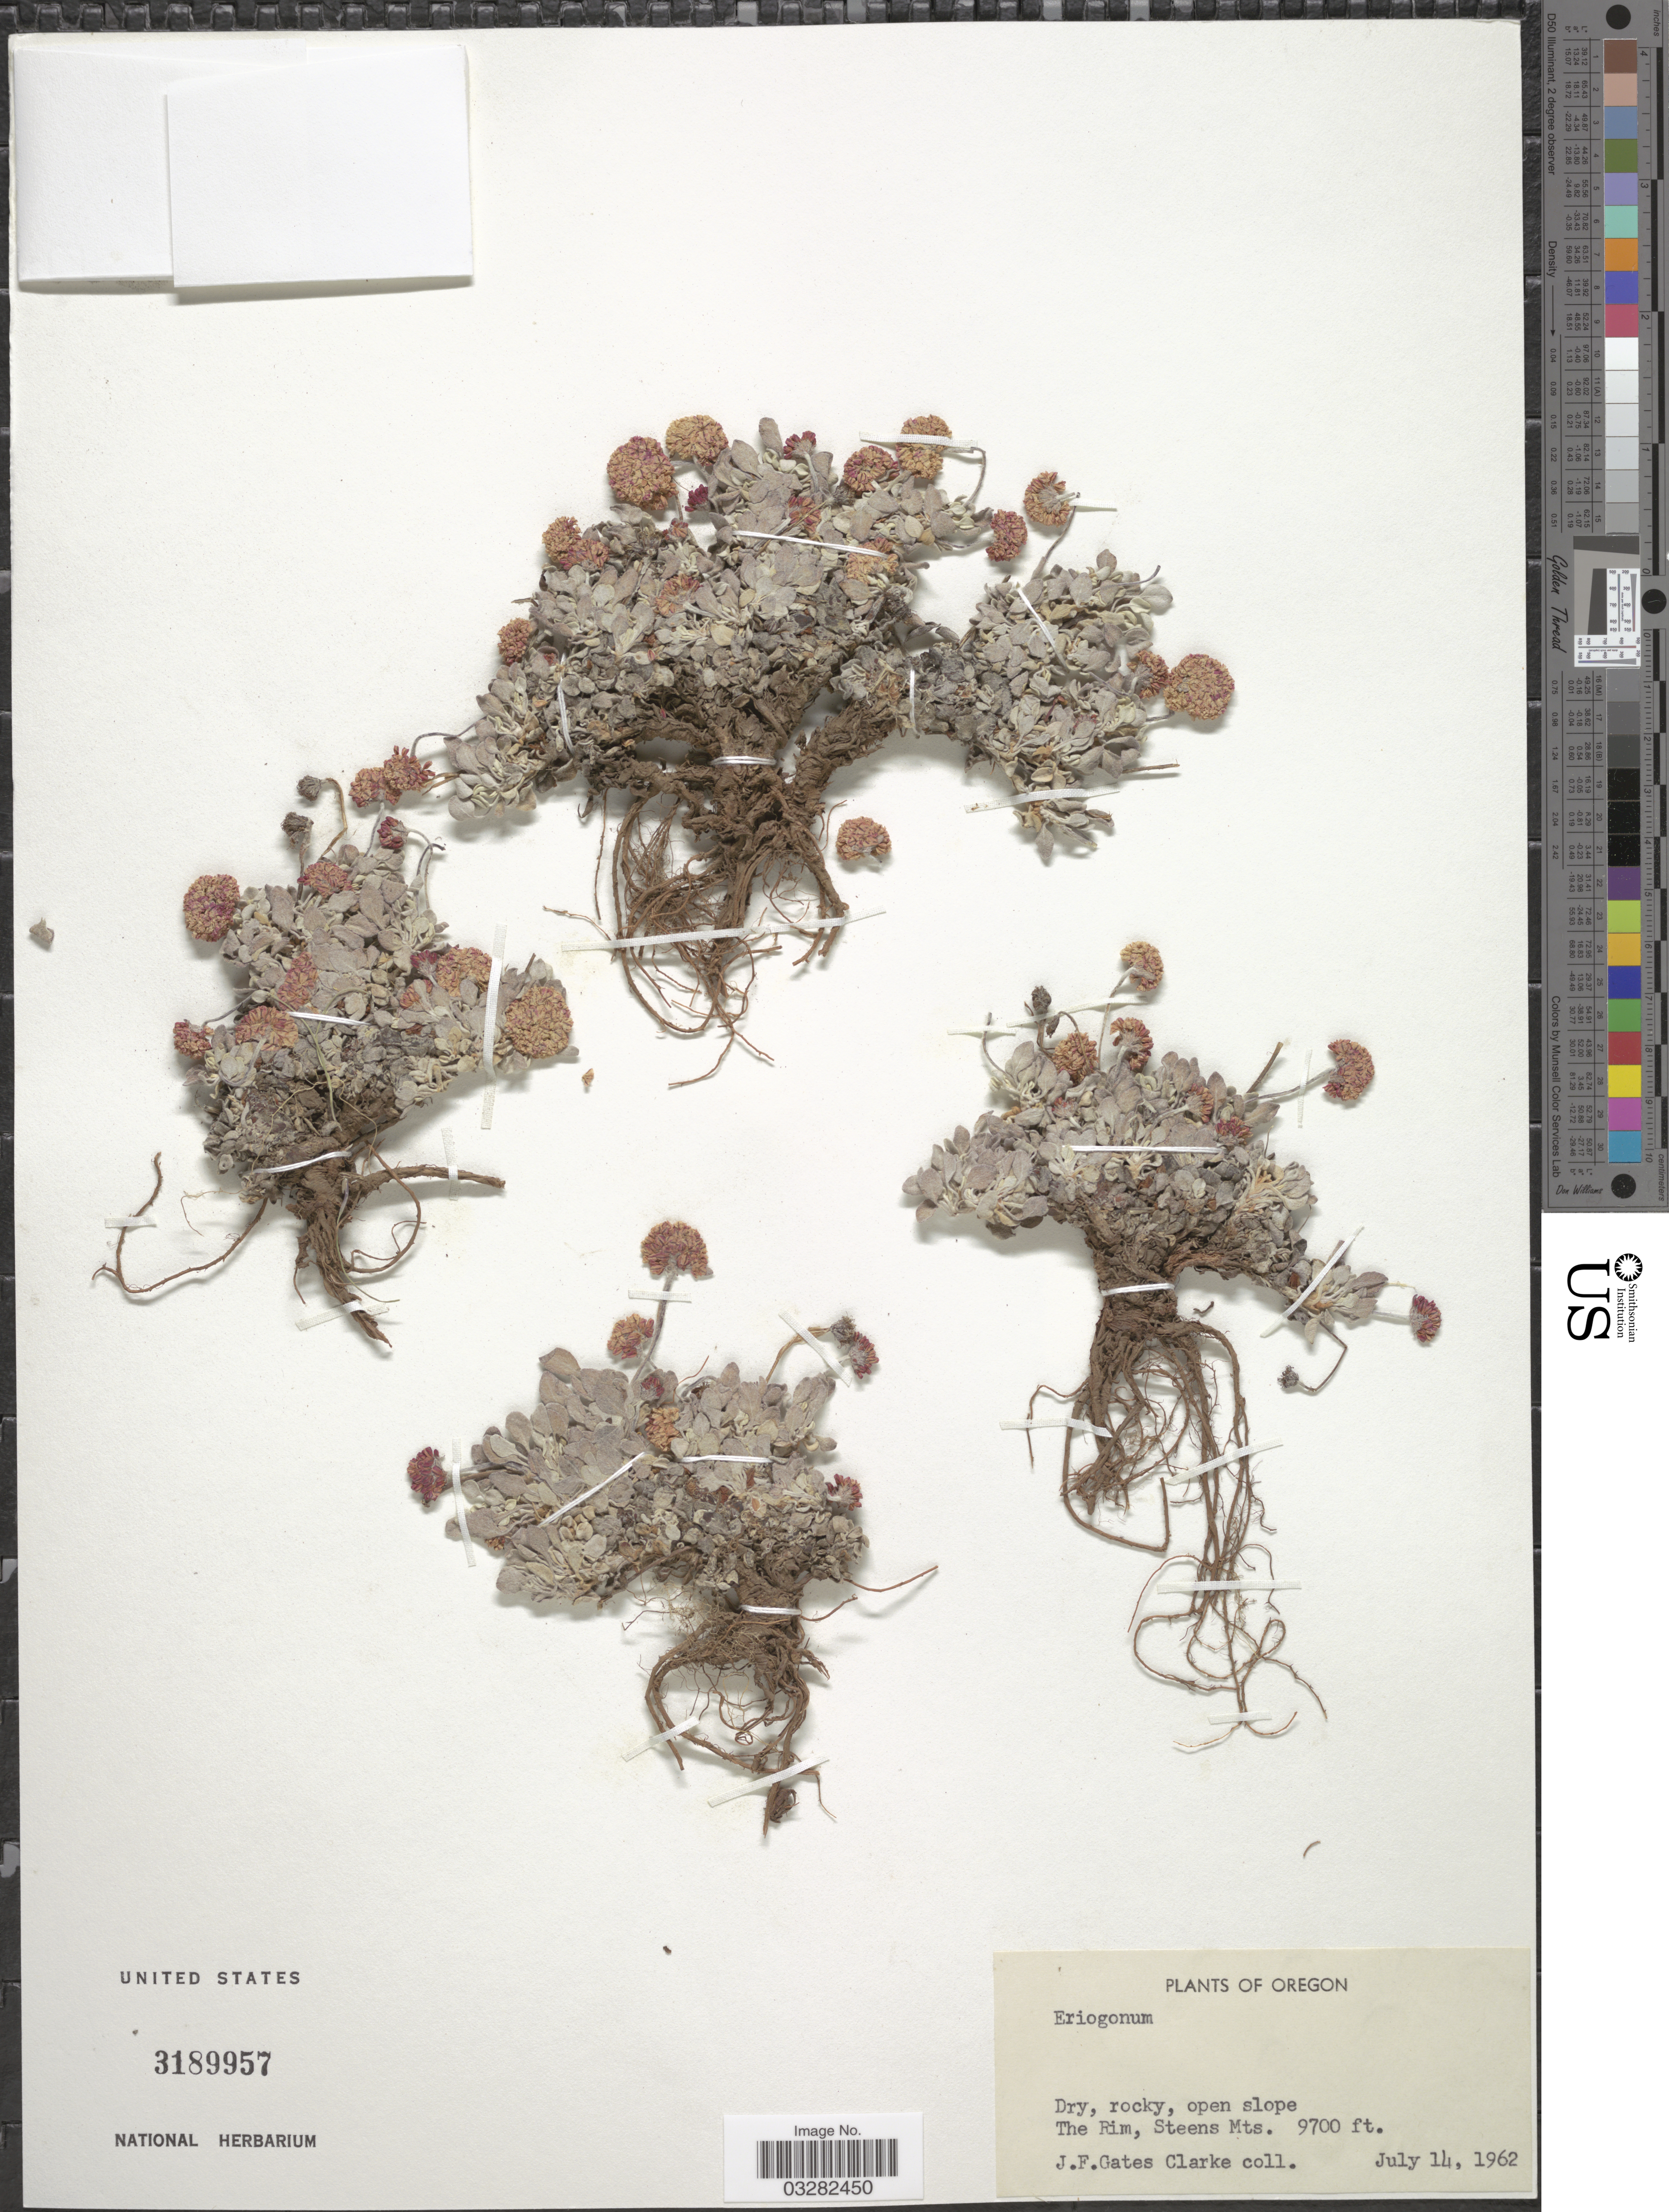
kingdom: Plantae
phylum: Tracheophyta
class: Magnoliopsida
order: Caryophyllales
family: Polygonaceae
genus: Eriogonum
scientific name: Eriogonum sp.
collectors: J. F. Gates-Clarke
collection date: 1962-07-14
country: United States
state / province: Oregon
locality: The Rim, Steens Mts.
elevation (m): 2957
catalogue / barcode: US 3189957